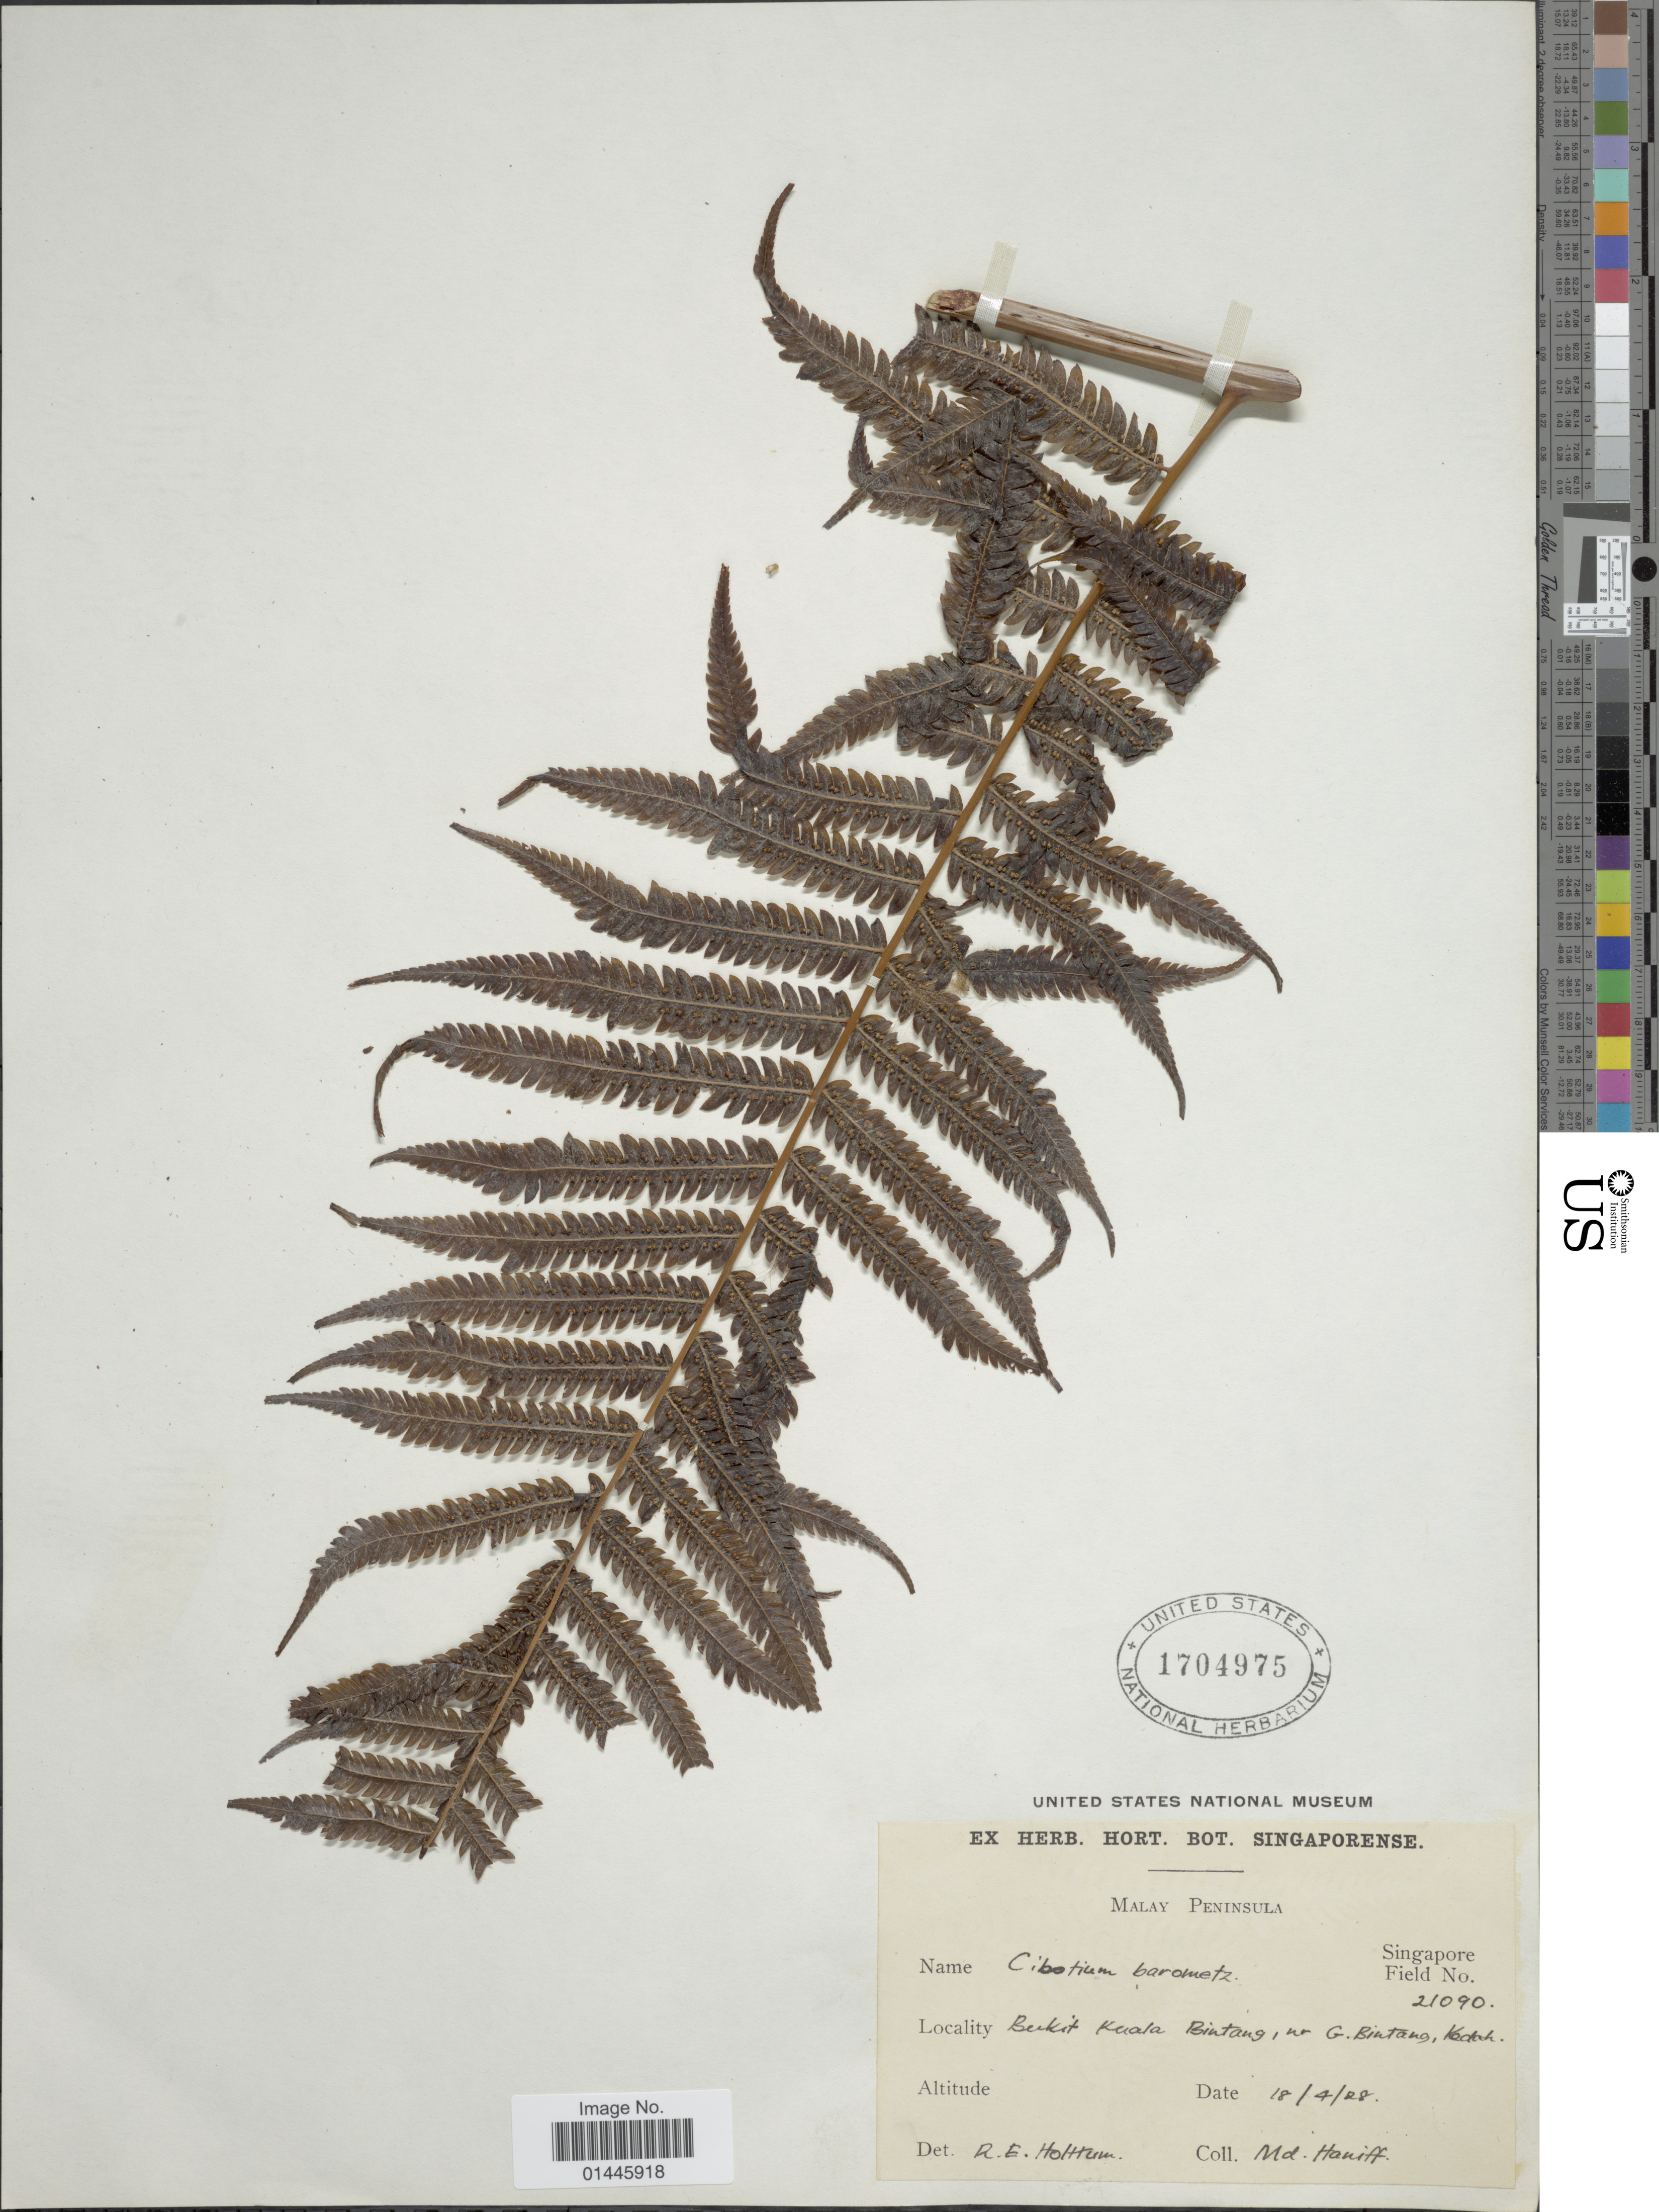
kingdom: Plantae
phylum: Tracheophyta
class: Polypodiopsida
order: Cyatheales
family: Cibotiaceae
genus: Cibotium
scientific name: Cibotium barometz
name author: (L.) J. Sm.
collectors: Haniff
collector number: Singapore Field 21090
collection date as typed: Transcribed d/m/y: 18/4/28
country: Malaysia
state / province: Kedah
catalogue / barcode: US 1704975